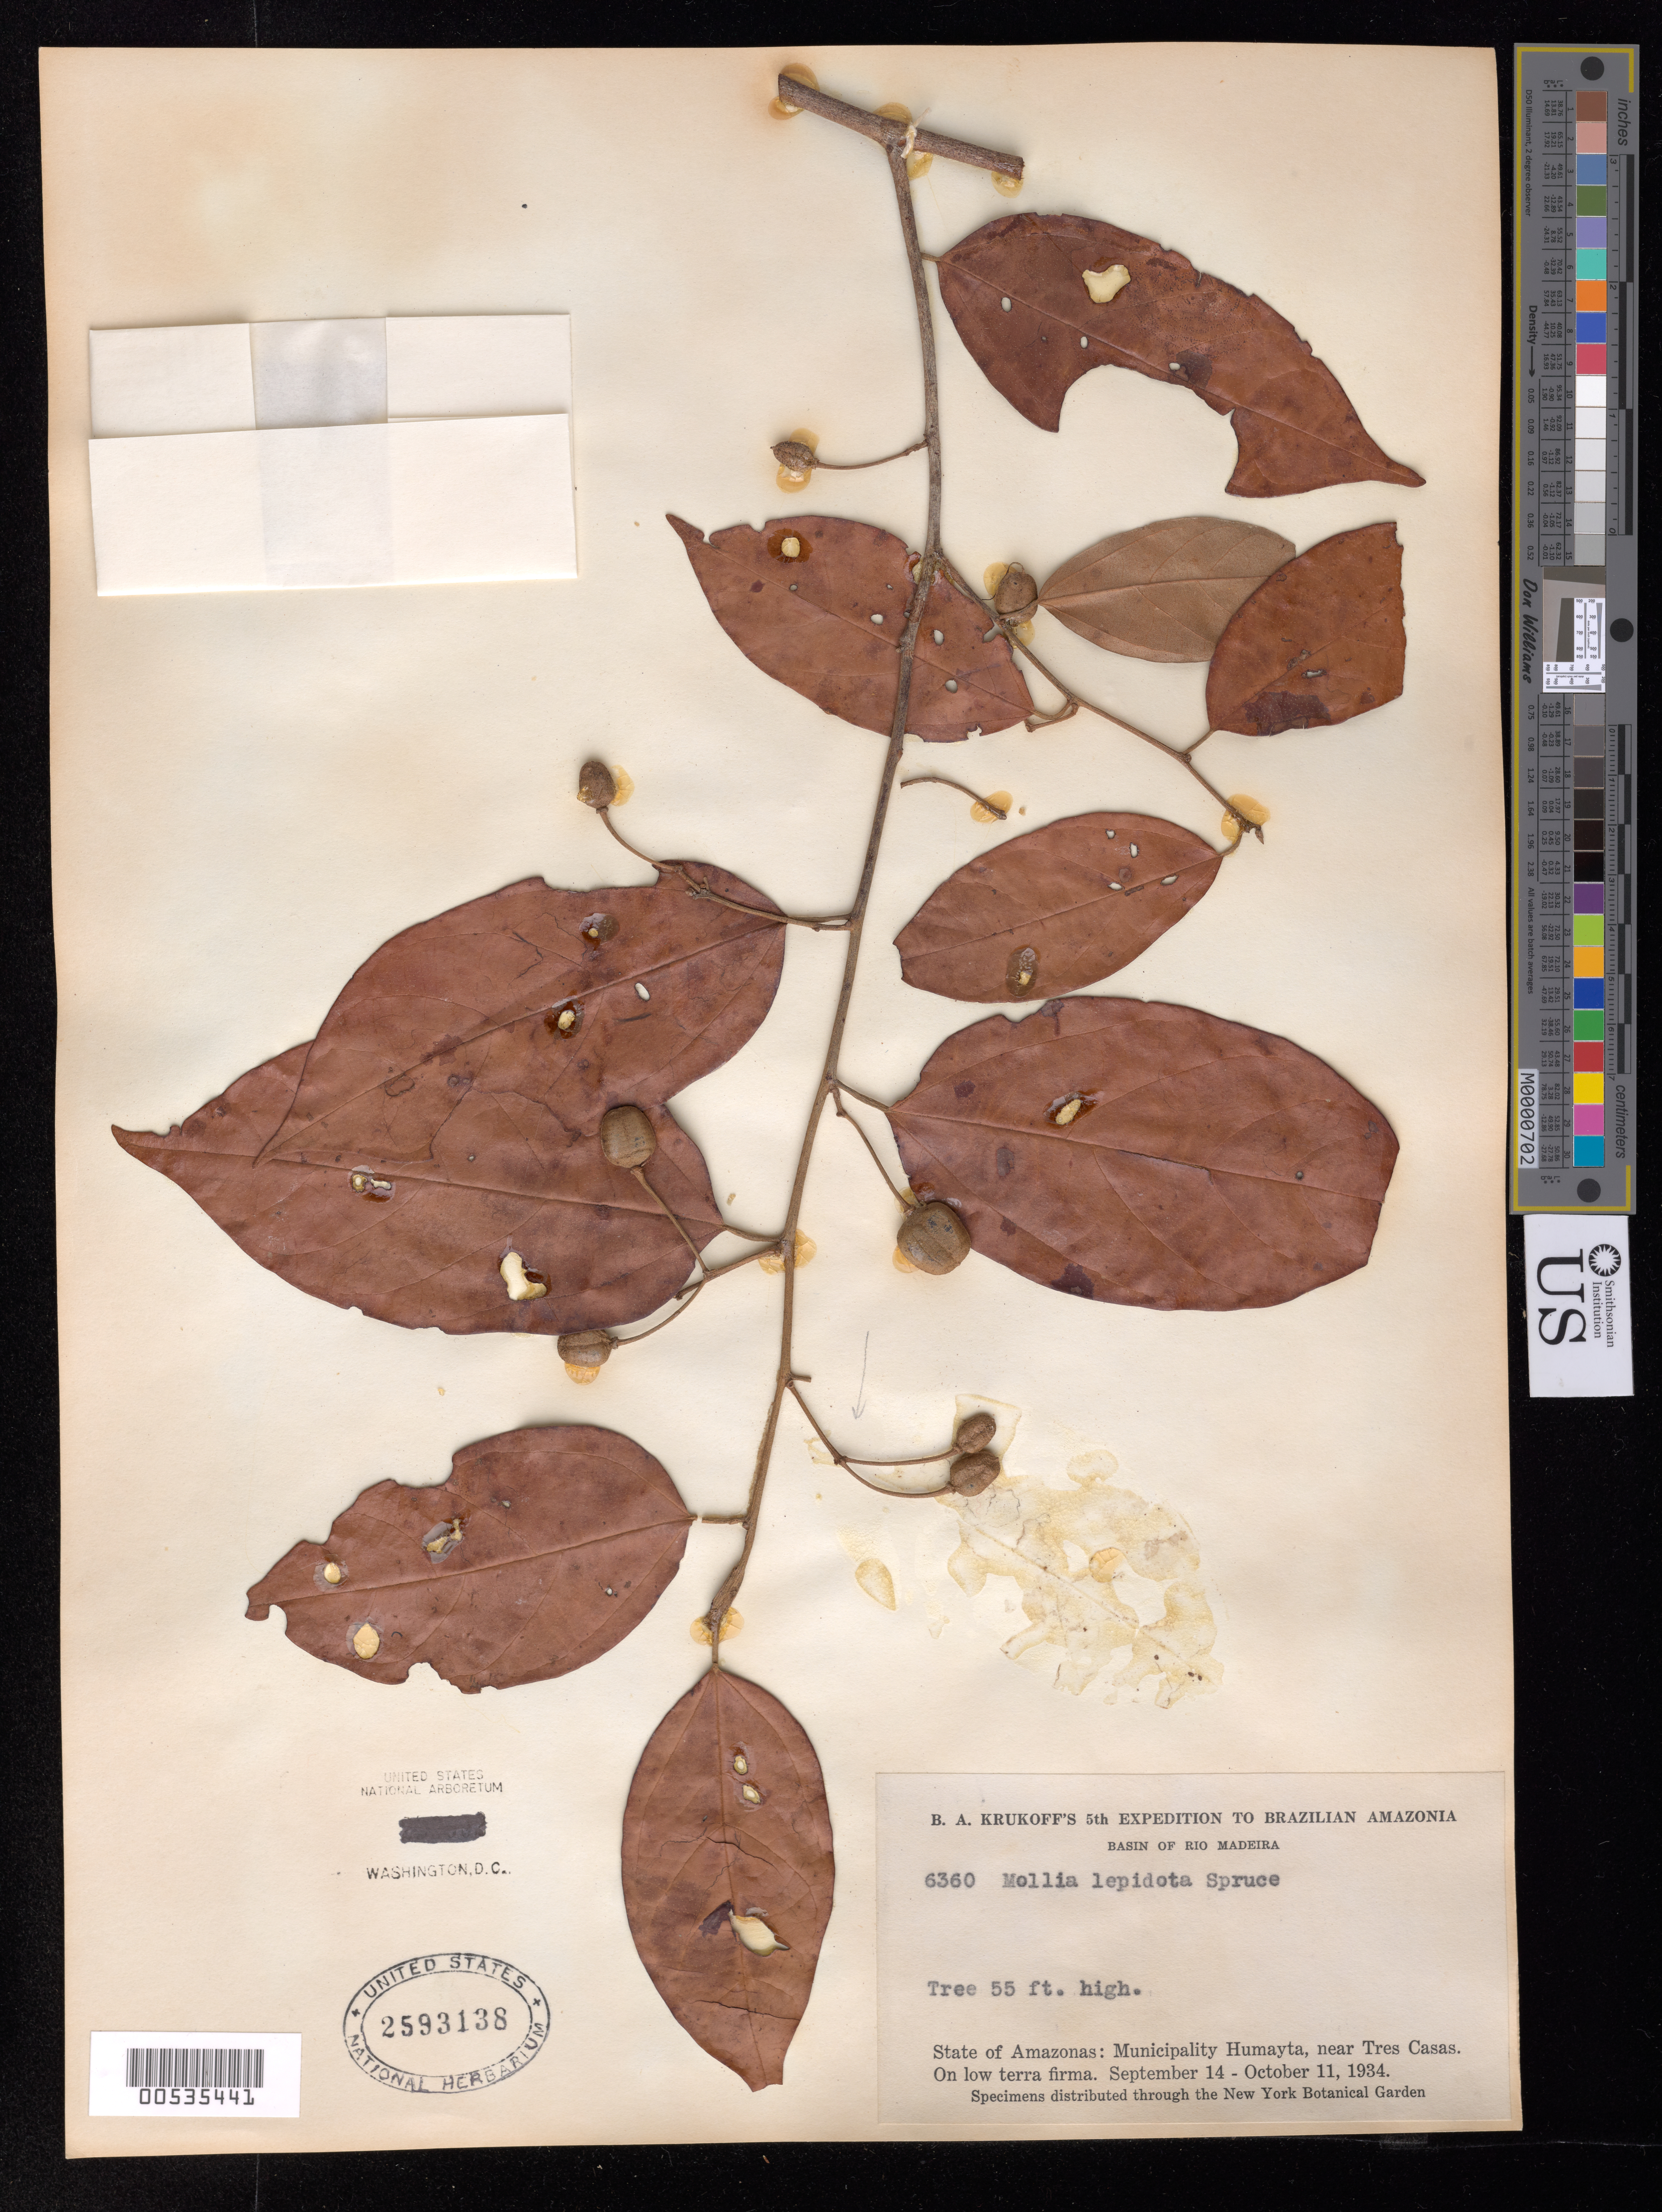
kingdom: Plantae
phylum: Tracheophyta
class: Magnoliopsida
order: Malvales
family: Malvaceae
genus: Mollia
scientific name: Mollia sphaerocarpa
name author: Gleason ex Record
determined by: Dorr, Laurence J., Curator (BOT), Smithsonian Institution - National Museum of Natural History (UNITED STATES)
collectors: B. A. Krukoff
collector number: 6360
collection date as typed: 14 Sep 1934 to 11 Oct 1934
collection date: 1934-09-14/1934-10-11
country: Brazil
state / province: Amazonas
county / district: Humaitá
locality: Near Tres Casas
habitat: On low terra firma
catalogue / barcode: US 2593138